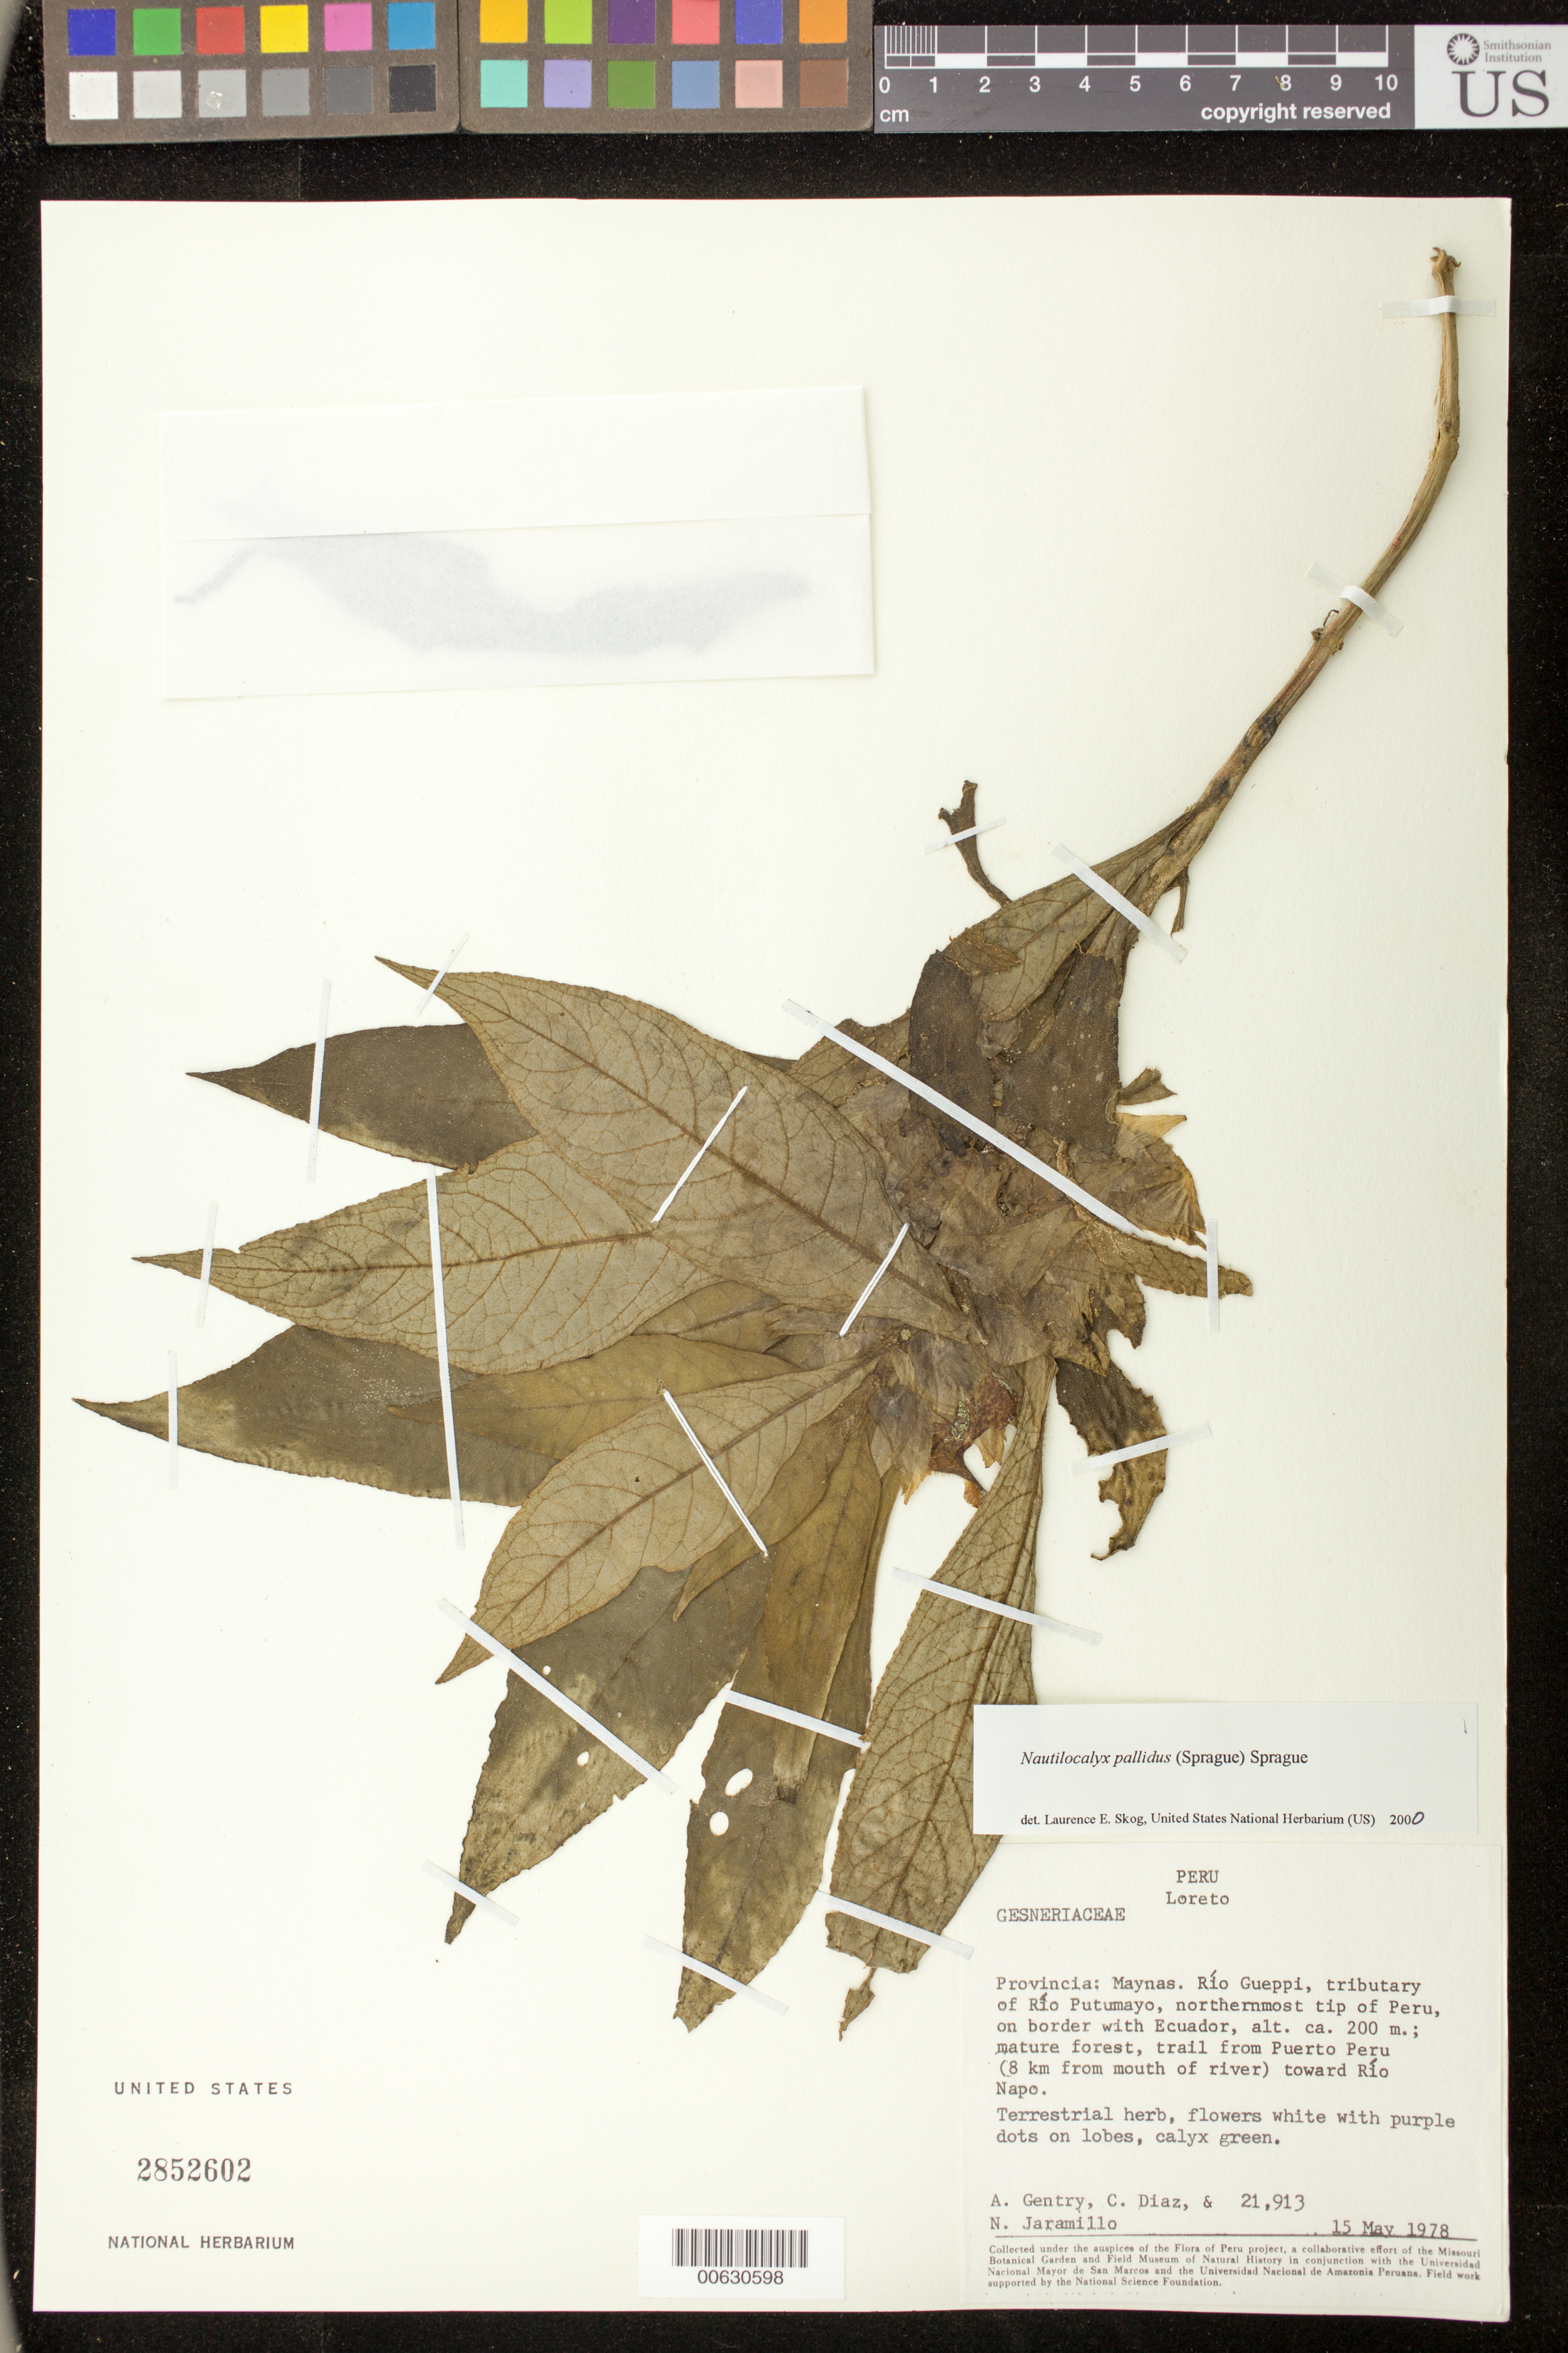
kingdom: Plantae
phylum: Tracheophyta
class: Magnoliopsida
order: Lamiales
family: Gesneriaceae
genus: Nautilocalyx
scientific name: Nautilocalyx pallidus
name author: (Sprague) C. Sprague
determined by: Skog, Laurence E.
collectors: A. H. Gentry, C. Díaz & N. Jaramillo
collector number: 21913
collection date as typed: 15 May 1978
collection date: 1978-05-15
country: Peru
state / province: Loreto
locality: Prov. Maynas, Río Gueppi, tributary of Río Putumayo, northernmost tip of Peru, on border with Ecuador, trail from Puerto Peru (8 km from mouth of river) toward Río Napo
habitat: Mature forest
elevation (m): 200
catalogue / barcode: US 2852602